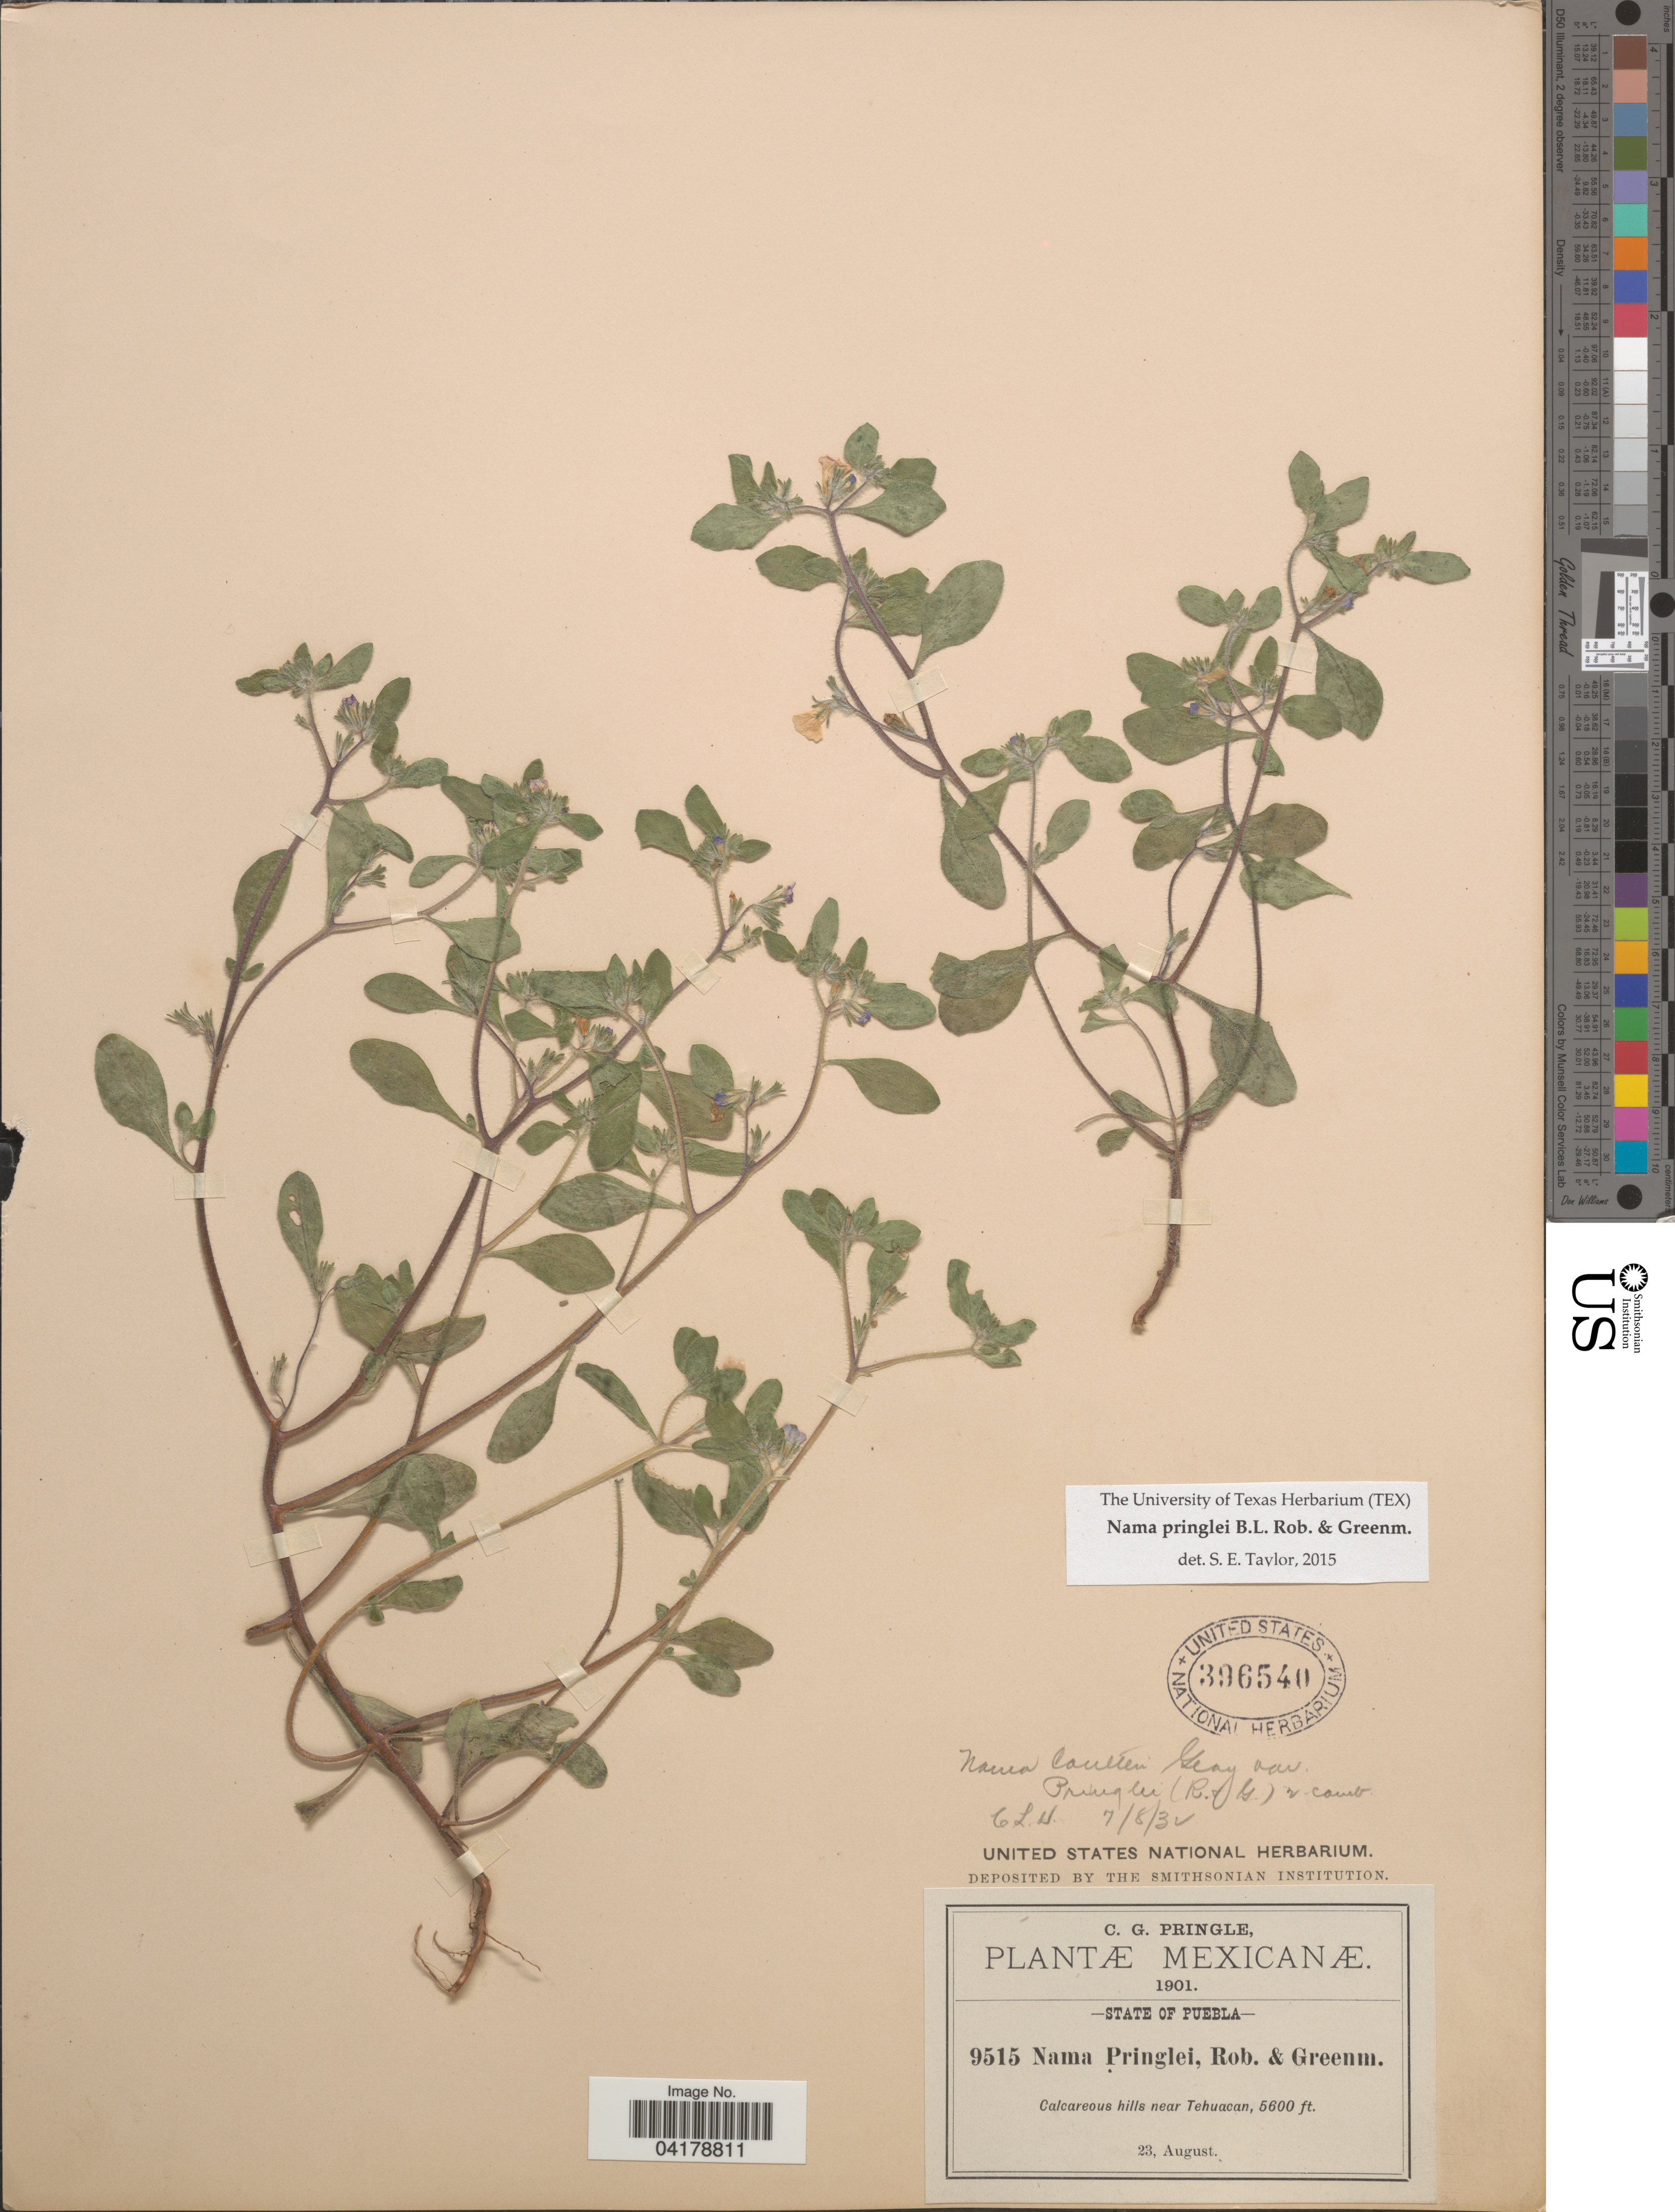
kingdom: Plantae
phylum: Tracheophyta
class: Magnoliopsida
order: Boraginales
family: Namaceae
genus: Nama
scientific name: Nama pringlei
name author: B.L. Rob. & Greenm.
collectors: C. G. Pringle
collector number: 9515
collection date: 1901-08-23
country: Mexico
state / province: Puebla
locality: Calcareous hills near Tehuacan.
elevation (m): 1707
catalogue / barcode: US 396540